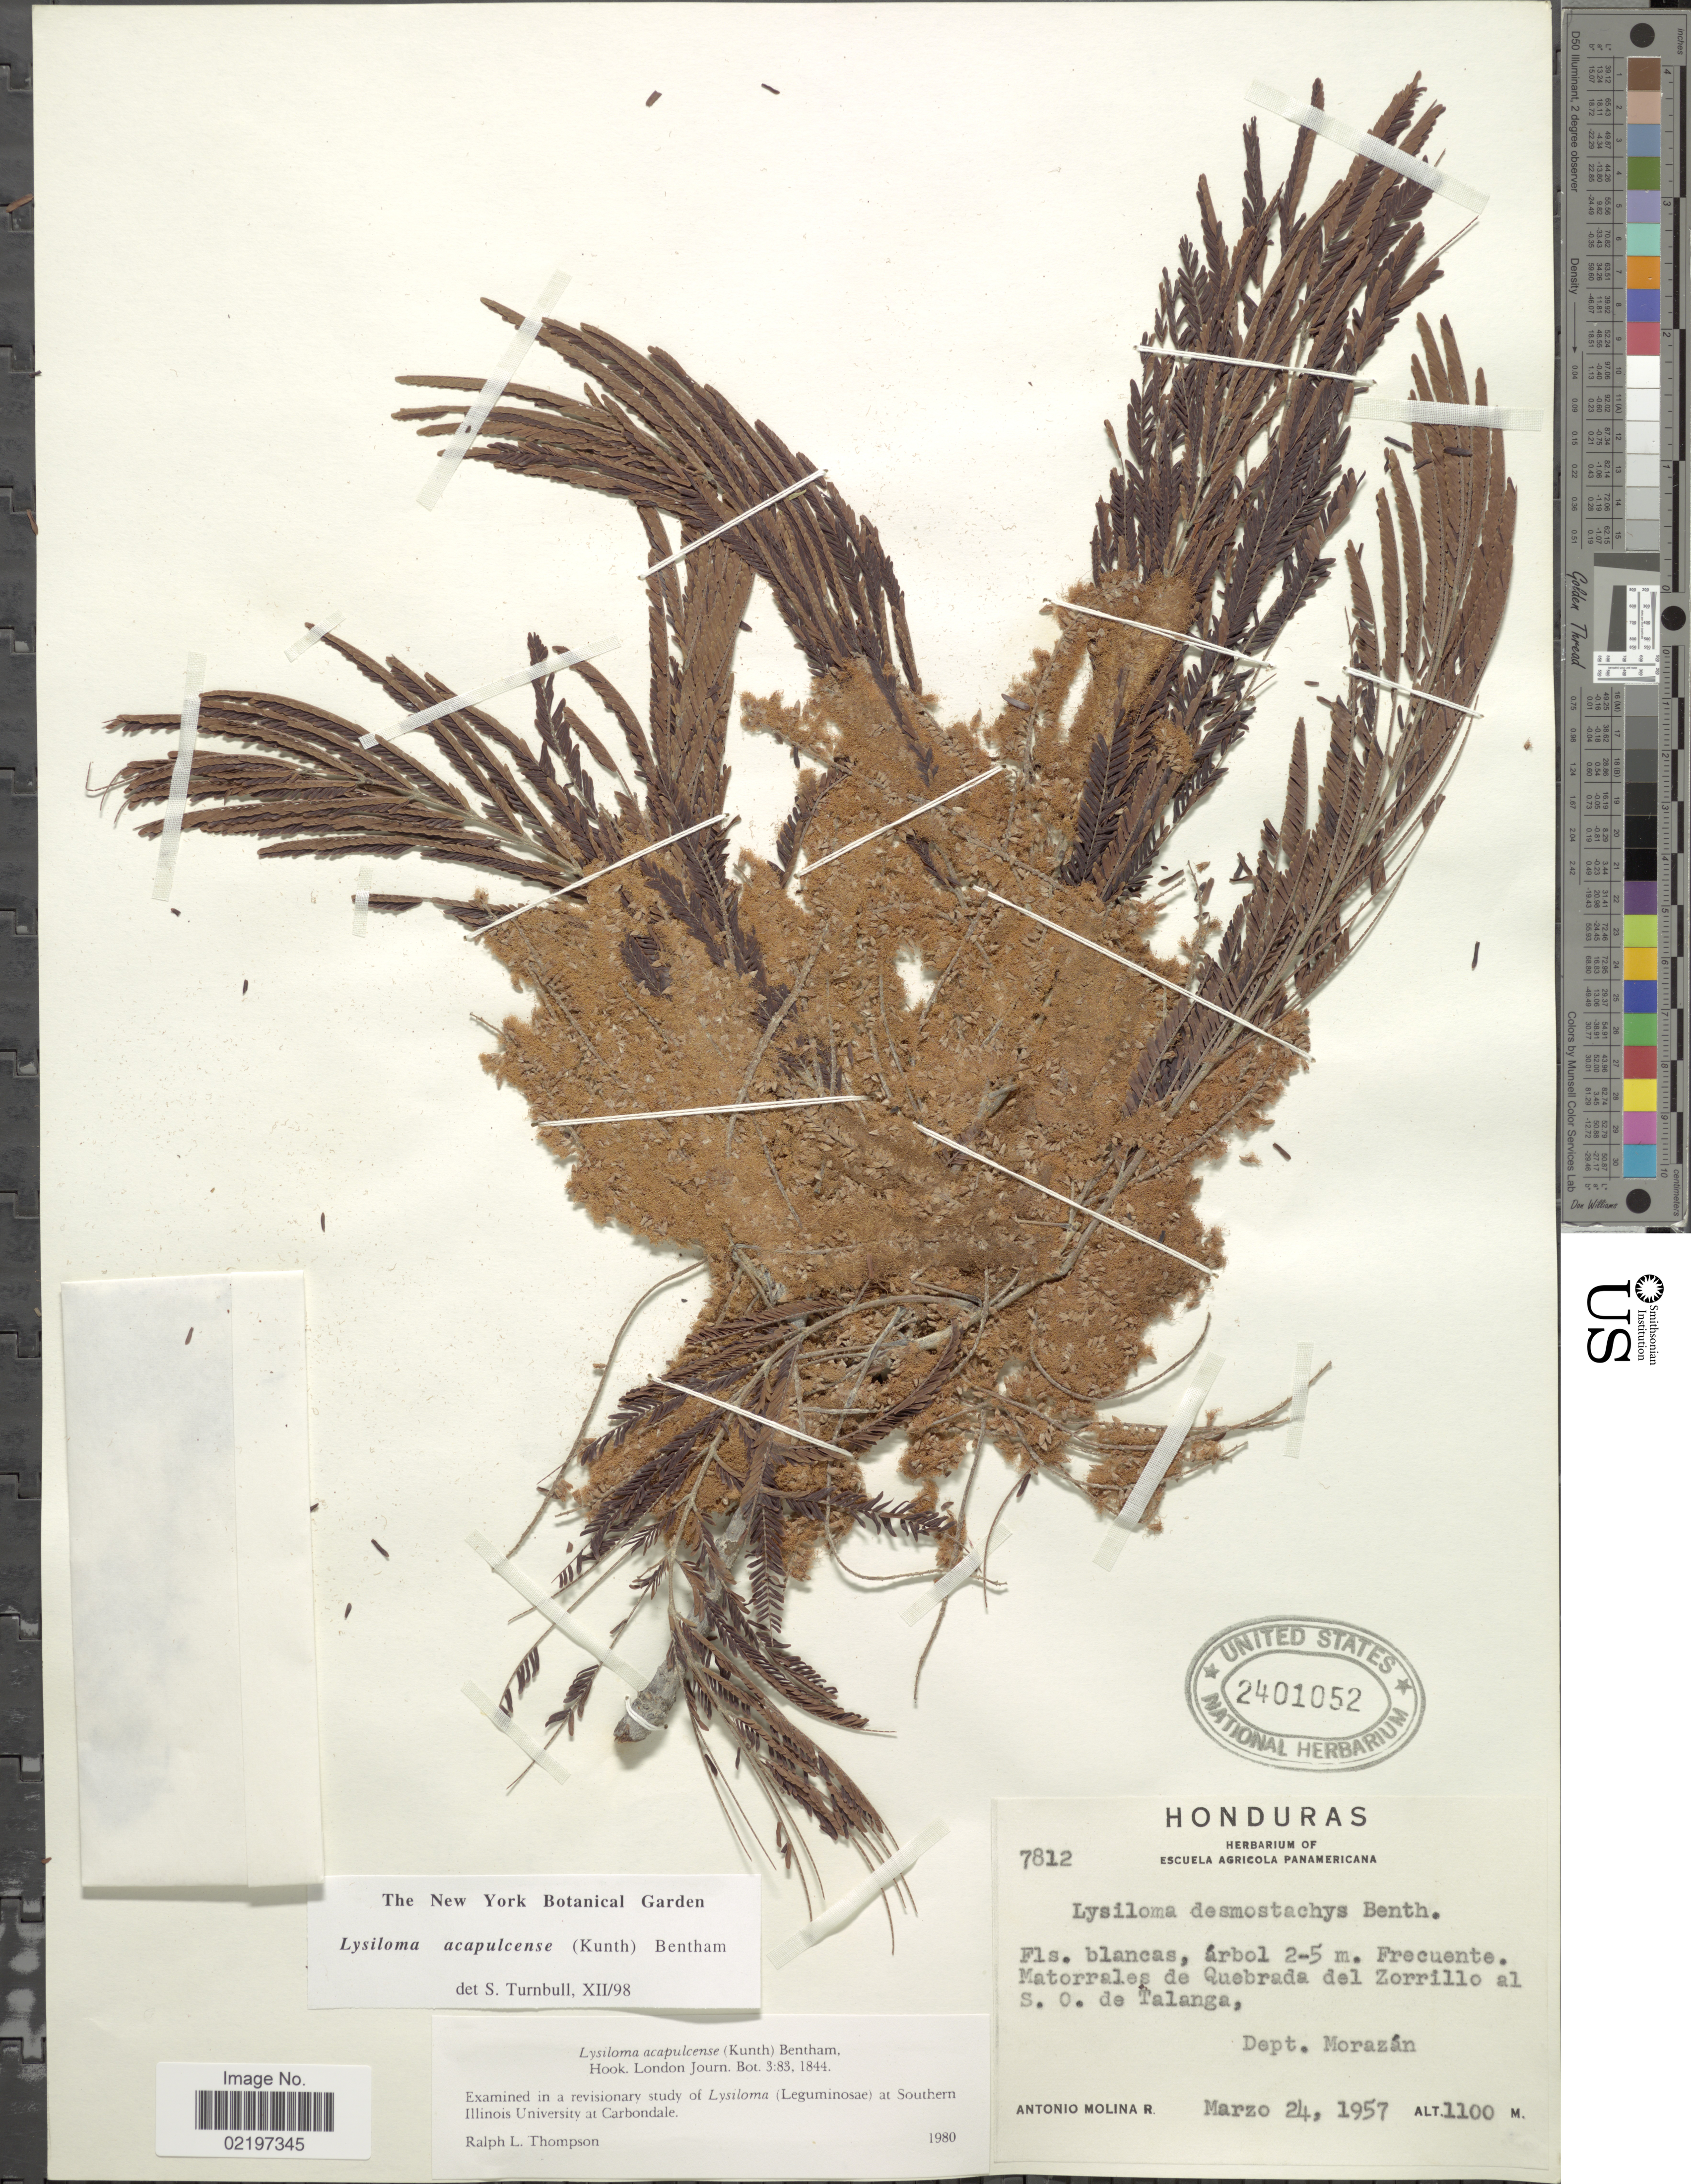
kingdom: Plantae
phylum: Tracheophyta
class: Magnoliopsida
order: Fabales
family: Fabaceae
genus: Lysiloma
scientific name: Lysiloma acapulcense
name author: (Kunth) Benth.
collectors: A. Molina R.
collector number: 7812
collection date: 1957-03-24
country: Honduras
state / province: Fco. Morazán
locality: Dept. Morazan, Frecuente, Matorrales de Quebrada del Zorrillo al S. O. de Talanga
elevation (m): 1100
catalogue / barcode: US 2401052